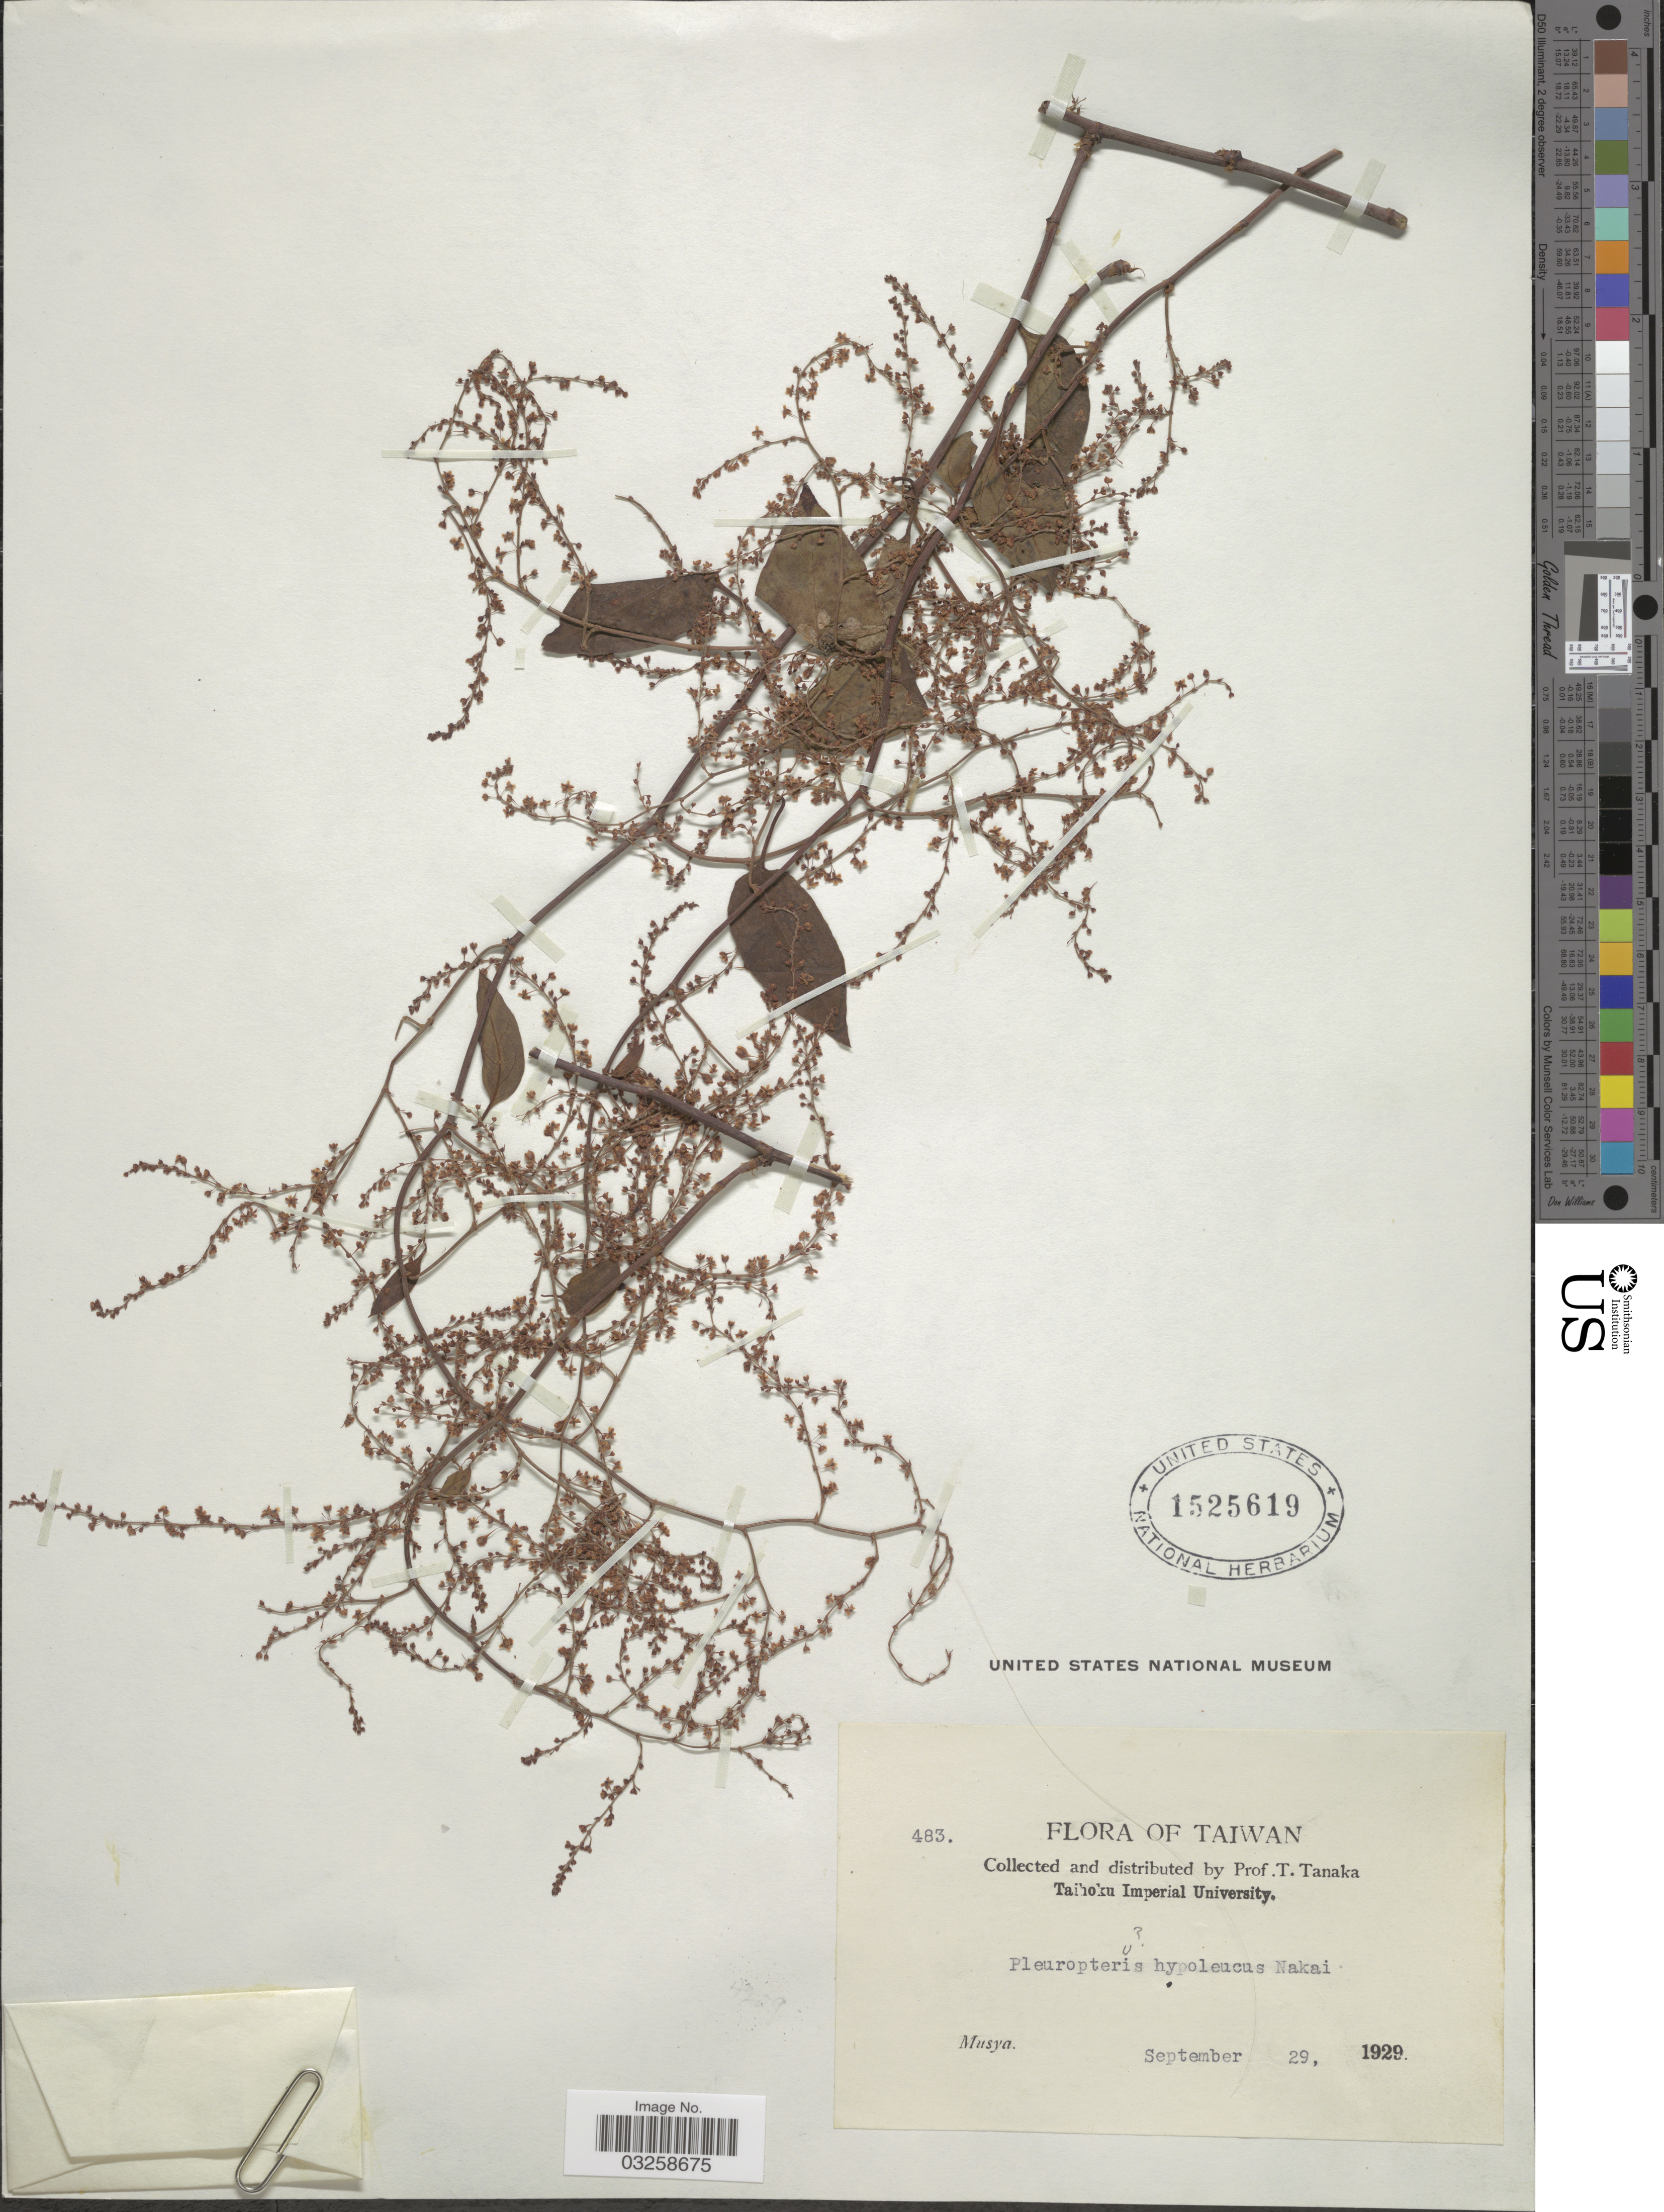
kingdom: Plantae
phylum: Tracheophyta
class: Magnoliopsida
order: Caryophyllales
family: Polygonaceae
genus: Reynoutria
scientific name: Reynoutria multiflora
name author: (Thunb.) Moldenke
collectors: T. Tanaka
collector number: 483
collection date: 1929-09-29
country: Taiwan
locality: Musya.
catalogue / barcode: US 1525619